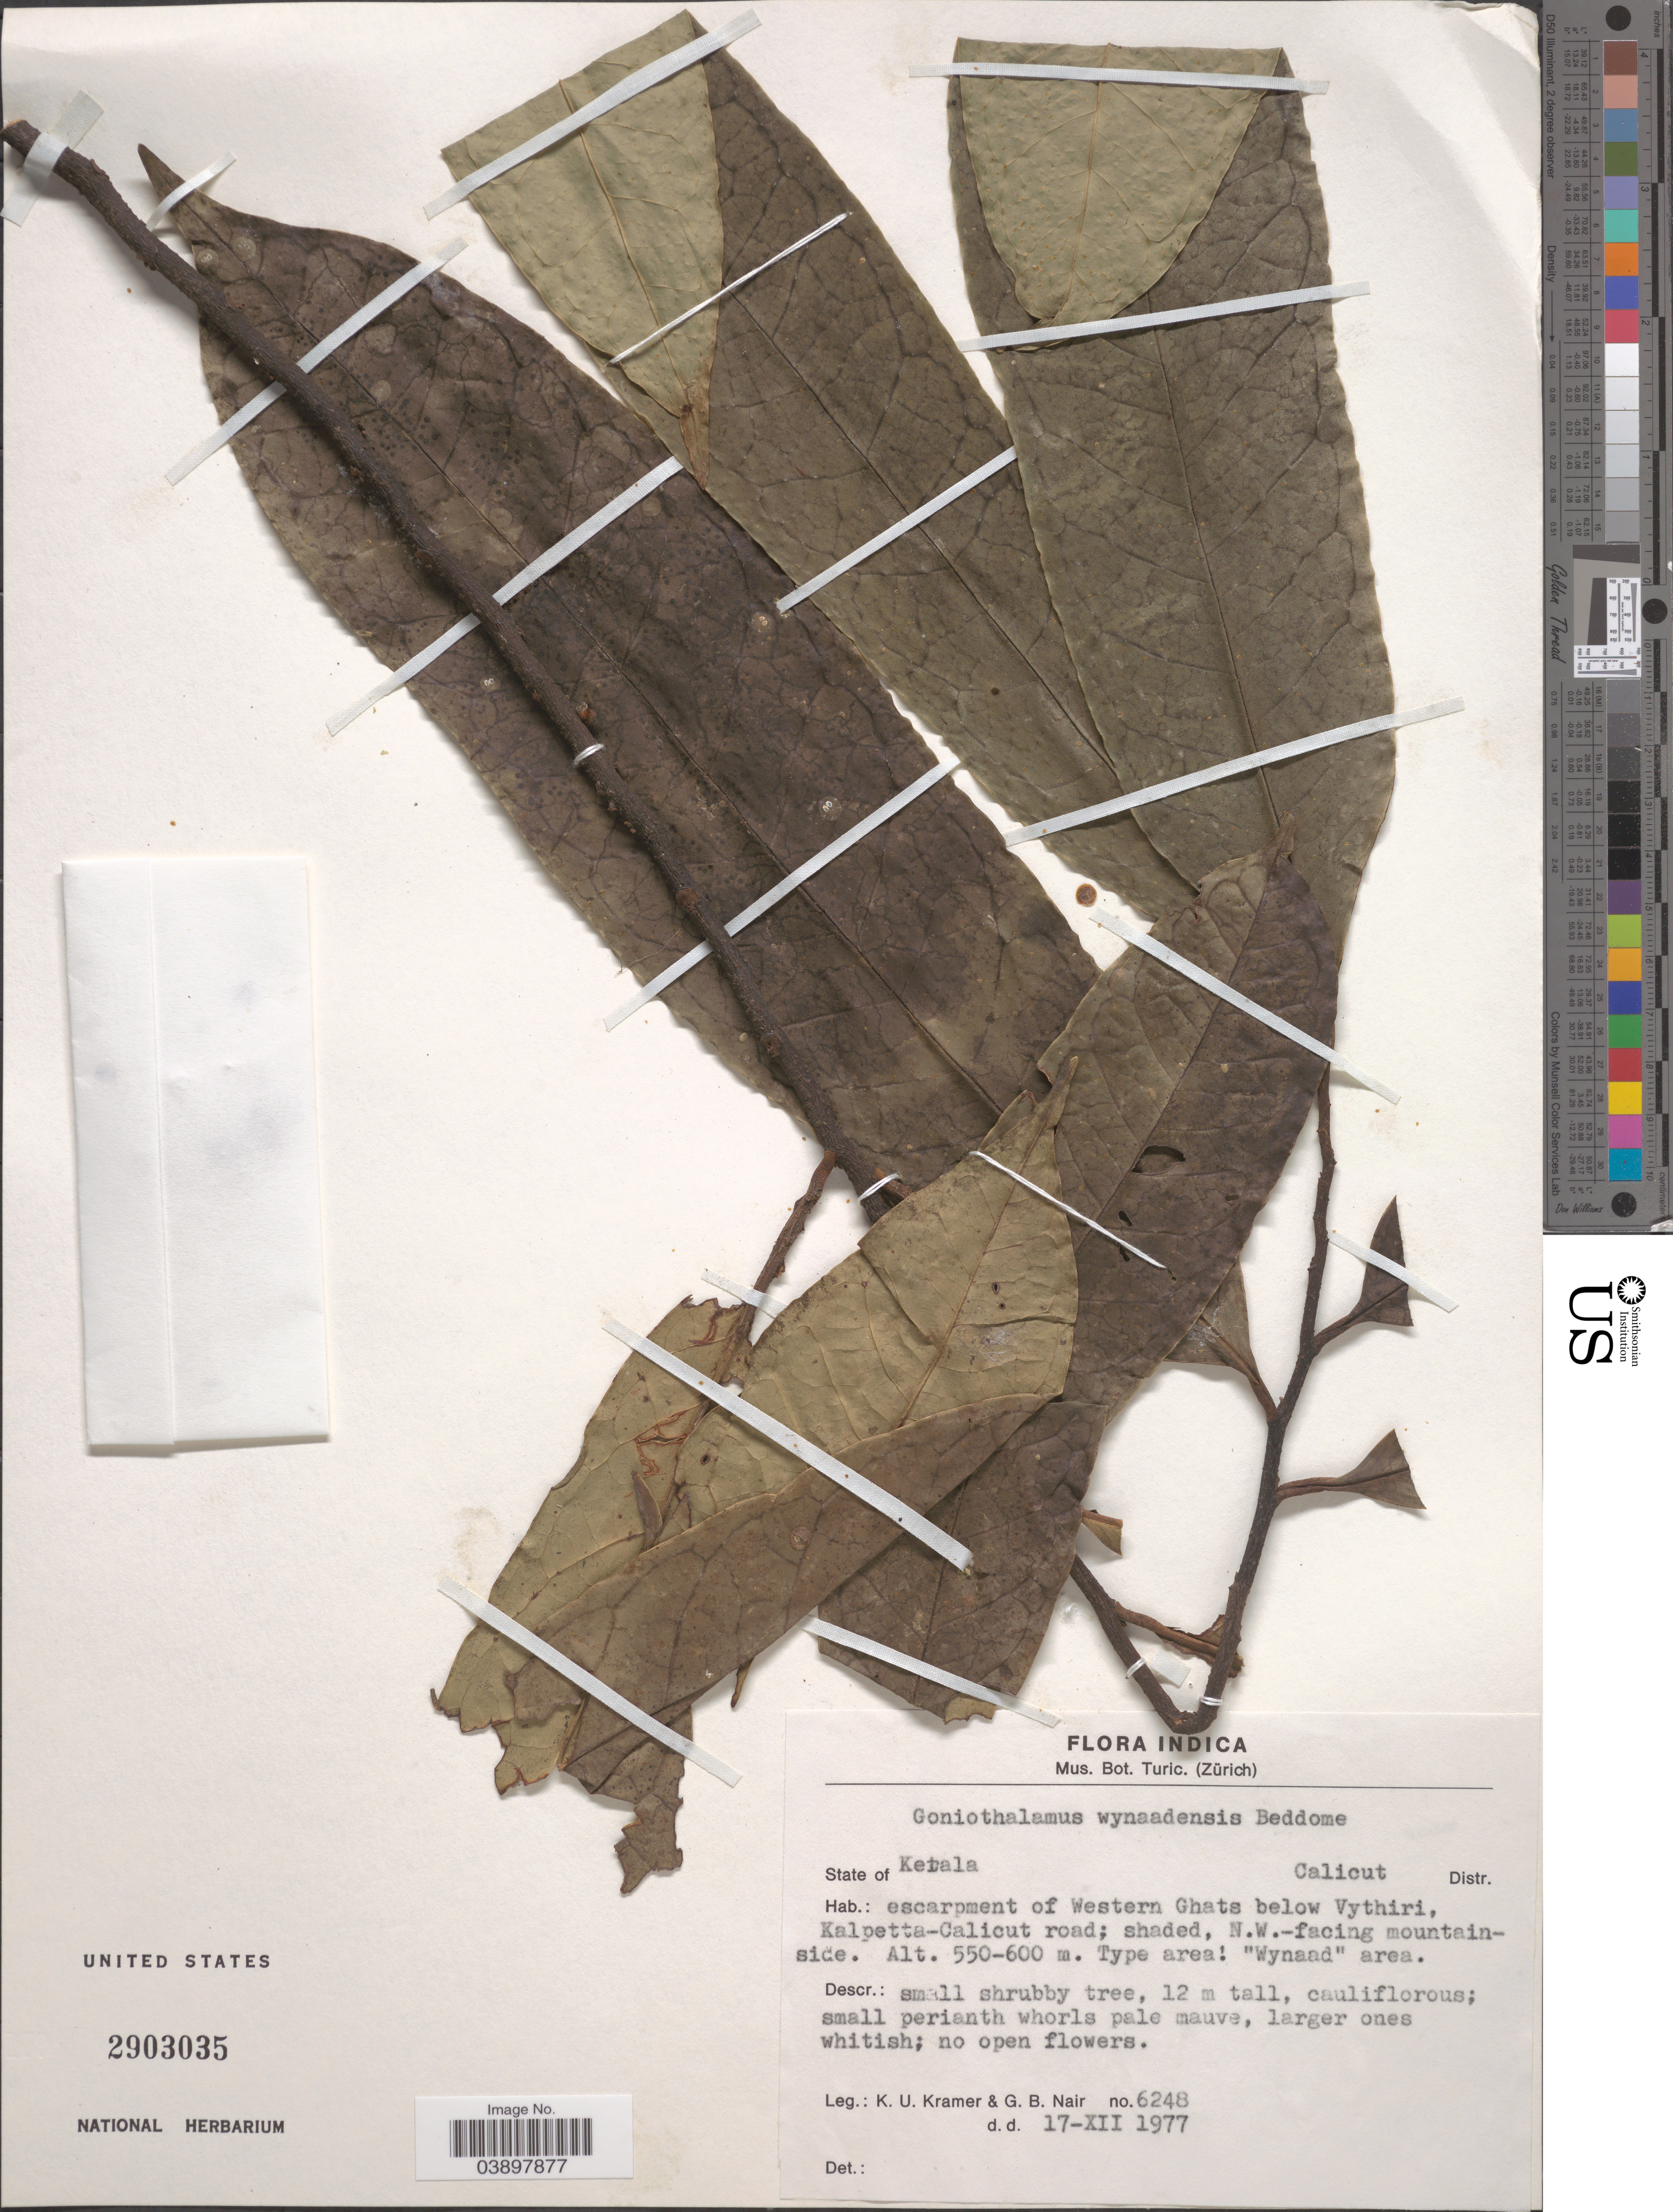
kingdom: Plantae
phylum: Tracheophyta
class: Magnoliopsida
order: Magnoliales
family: Annonaceae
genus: Goniothalamus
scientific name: Goniothalamus wynaadensis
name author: (Bedd.) Bedd.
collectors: K. U. Kramer & G. Nair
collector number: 6248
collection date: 1977-12-17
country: India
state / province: Kerala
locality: Calicut Distr. Escarpment of Western Ghats below Vythiri, Kalpetta-Calicut road; N.W.-facing mountainside.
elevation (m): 550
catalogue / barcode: US 2903035